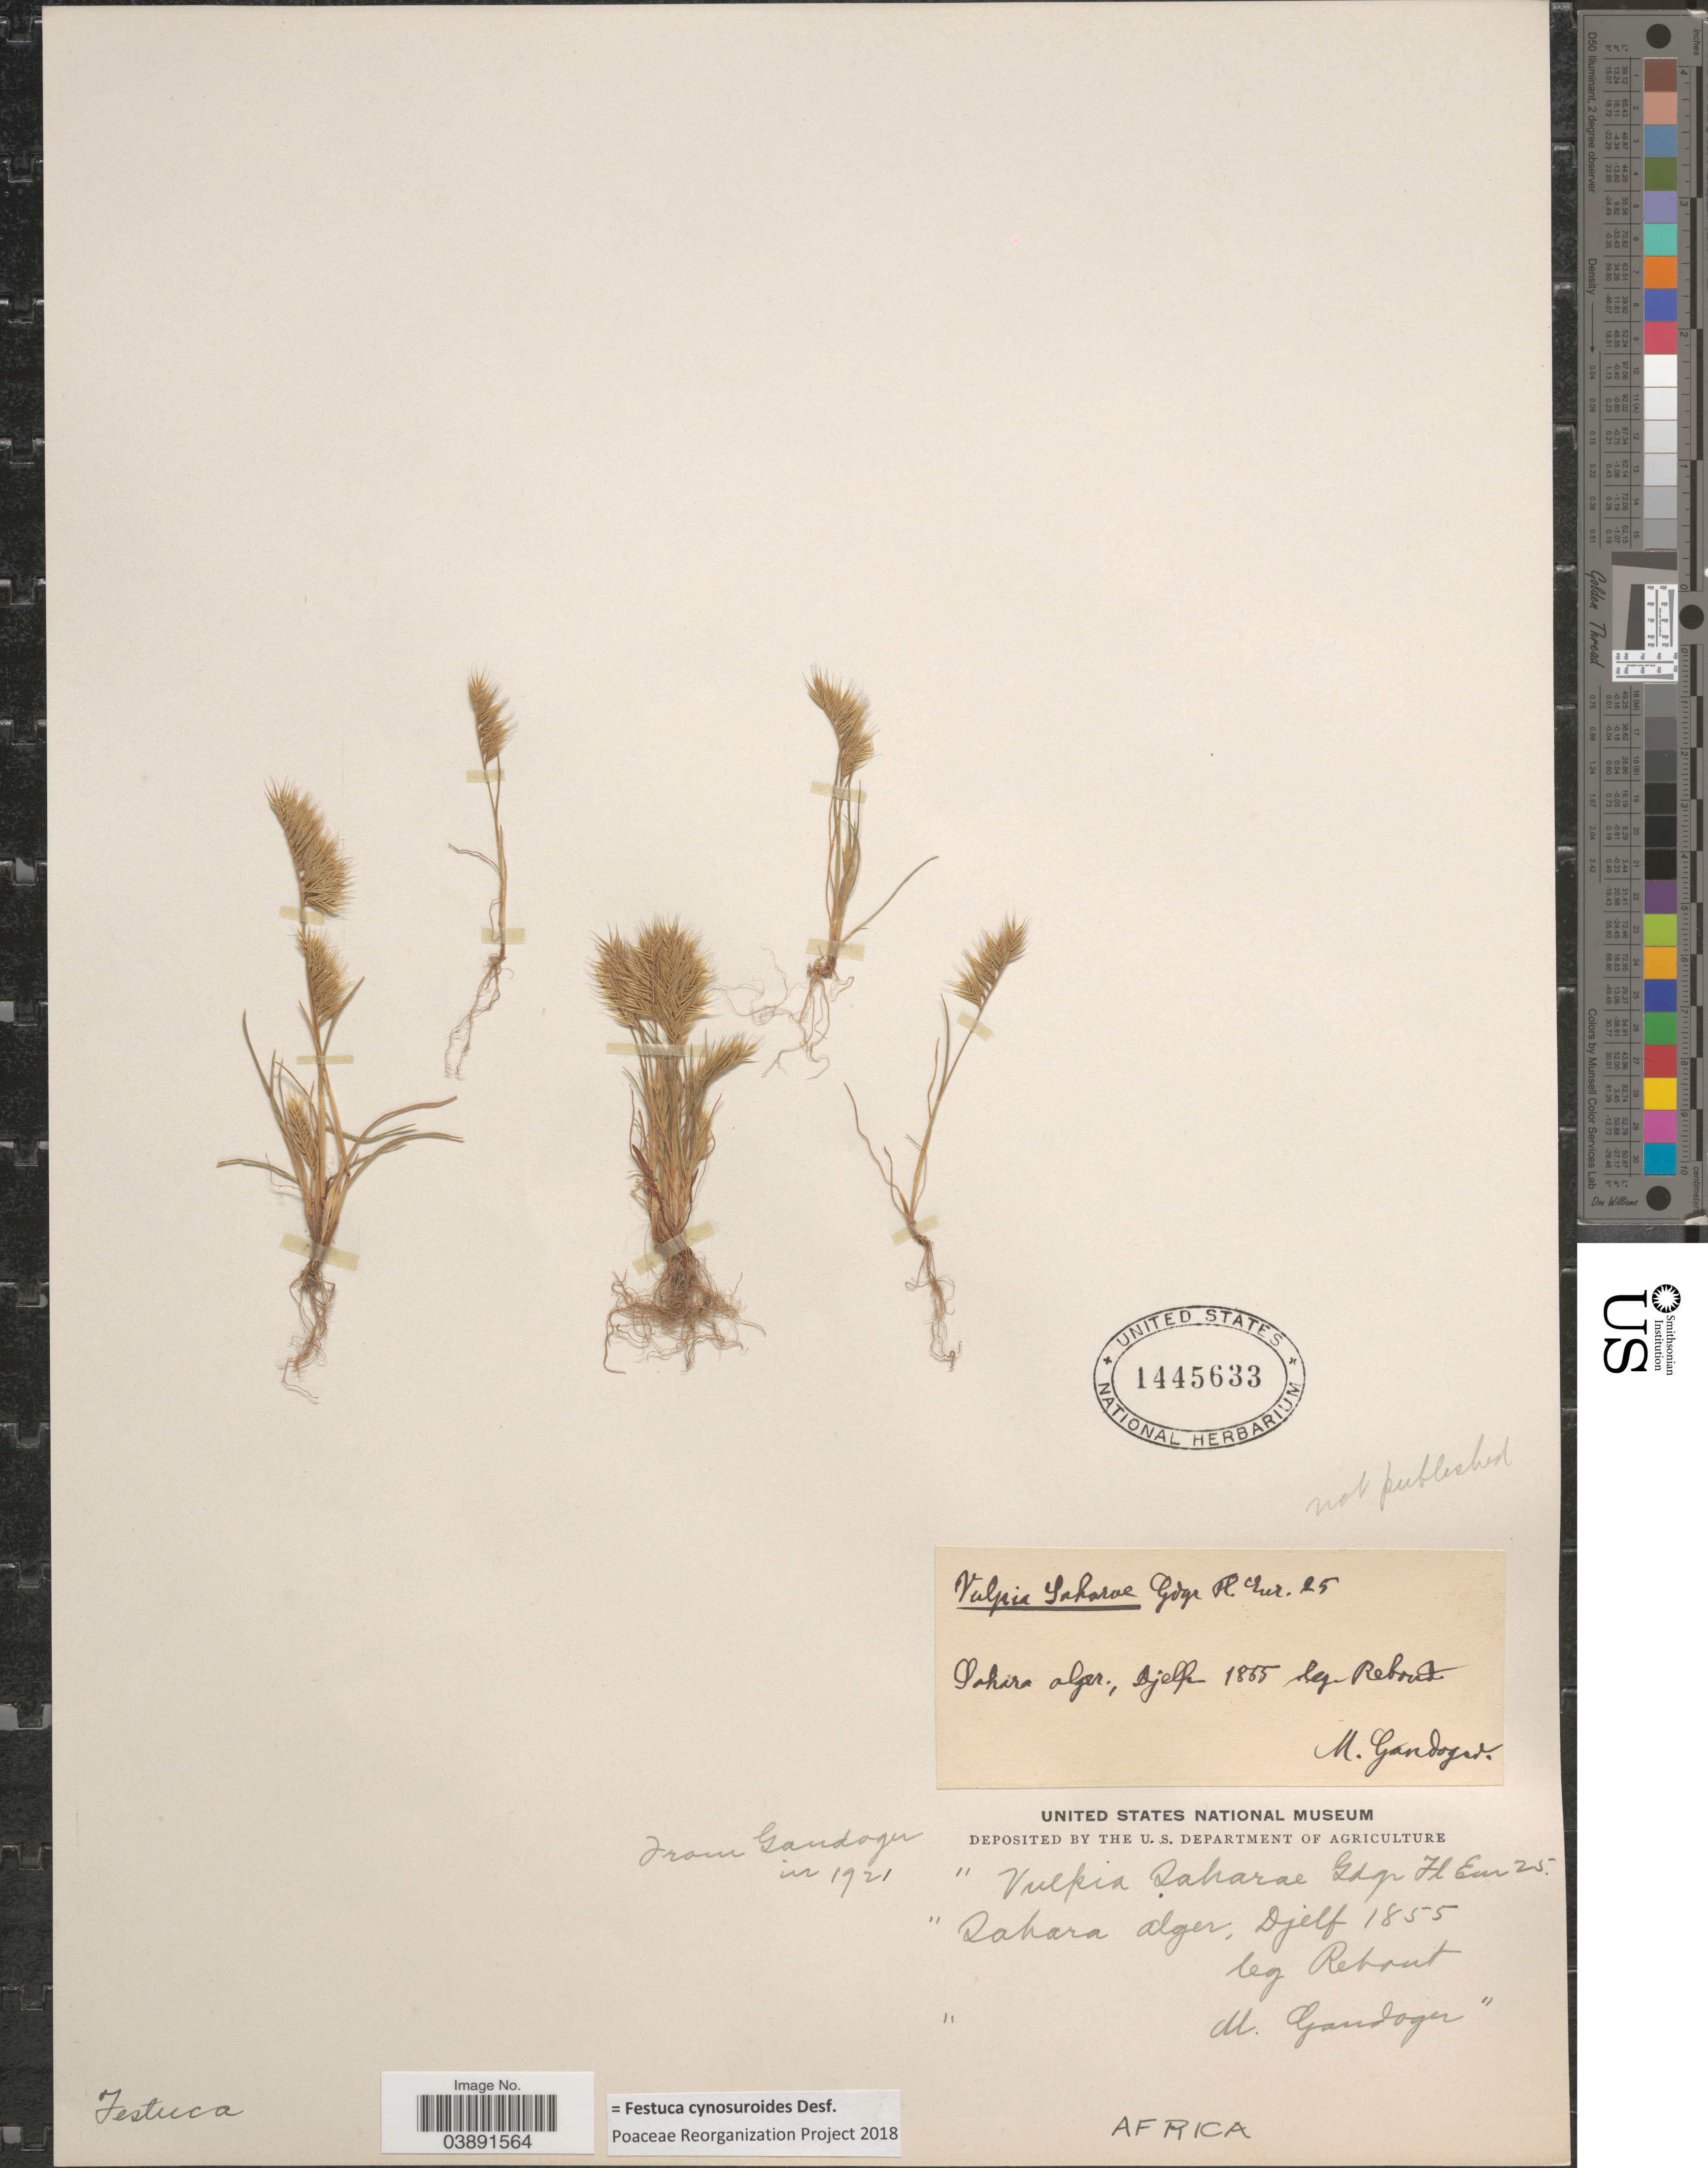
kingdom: Plantae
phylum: Tracheophyta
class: Liliopsida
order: Poales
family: Poaceae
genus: Festuca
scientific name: Festuca cynosuroides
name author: Desf.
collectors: Rebout & M. Gandoger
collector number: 25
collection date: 1855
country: Algeria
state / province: Djelfa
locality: Sahara alger.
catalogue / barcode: US 1445633